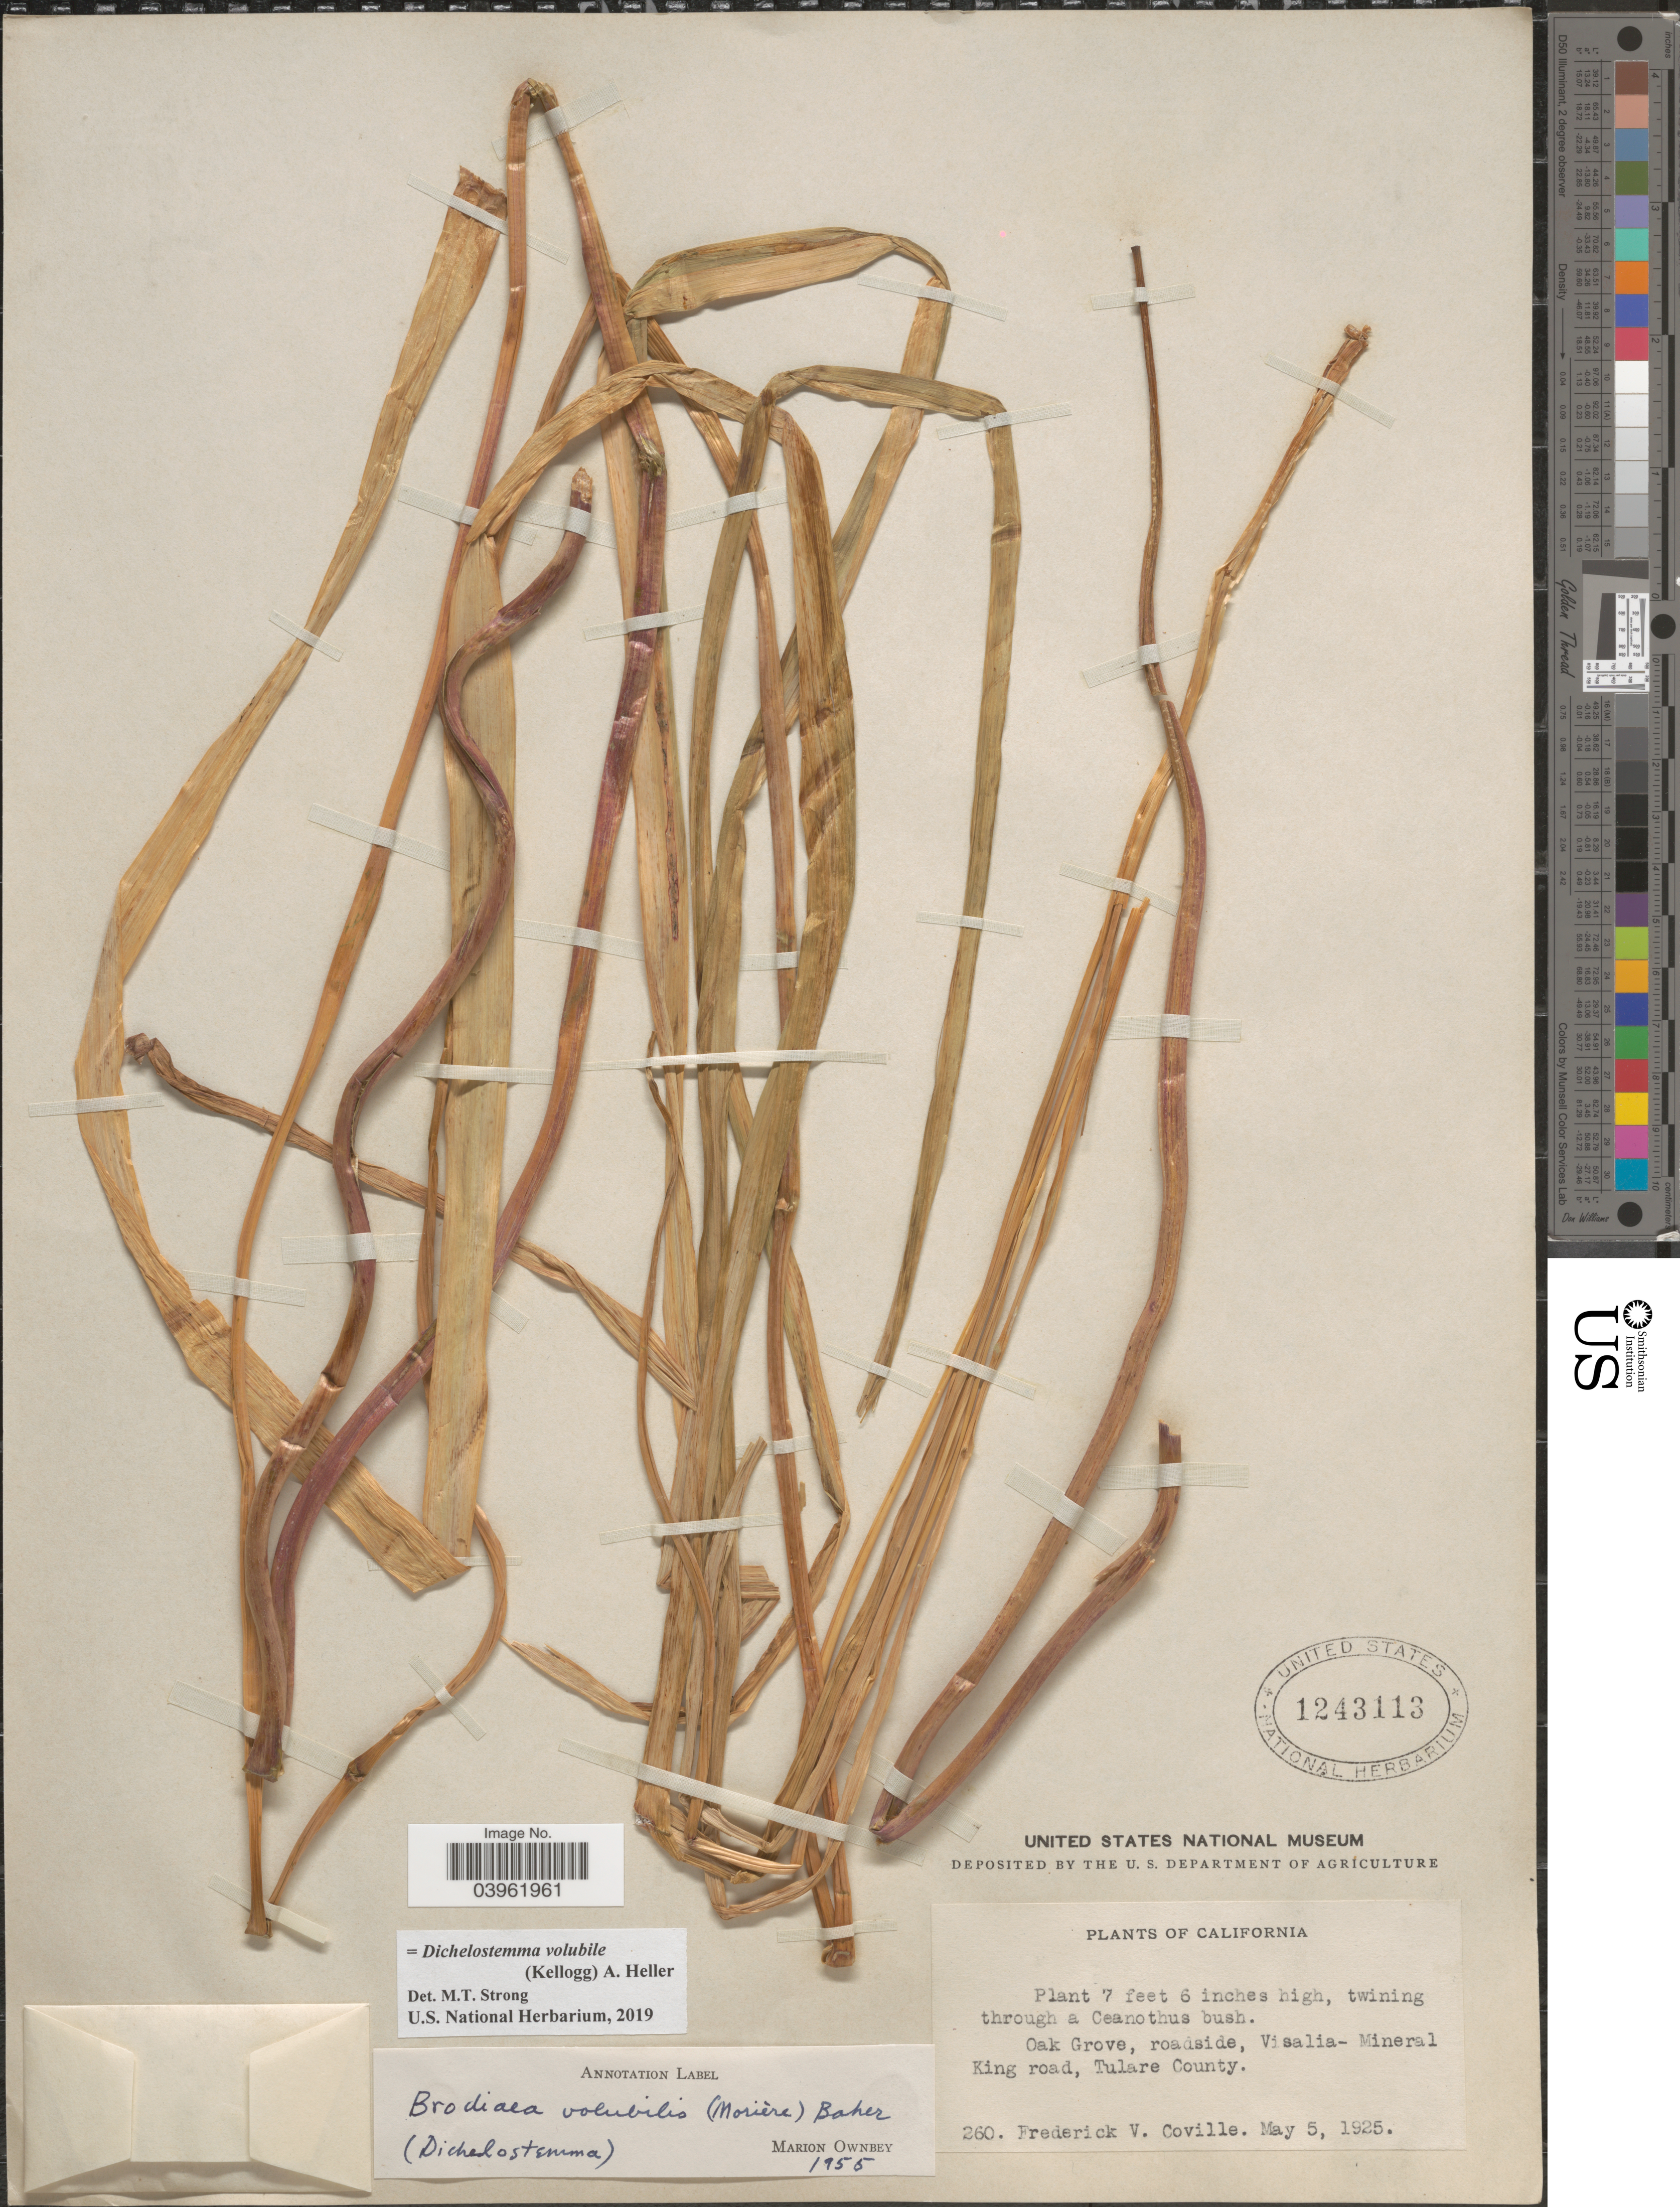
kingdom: Plantae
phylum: Tracheophyta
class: Liliopsida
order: Asparagales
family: Asparagaceae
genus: Dichelostemma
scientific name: Dichelostemma volubile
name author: A. Heller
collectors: F. V. Coville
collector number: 260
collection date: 1925-05-05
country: United States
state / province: California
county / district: Tulare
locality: Oak Grove, roadside, Visalia - Mineral King road, Tulare County.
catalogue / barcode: US 1243113